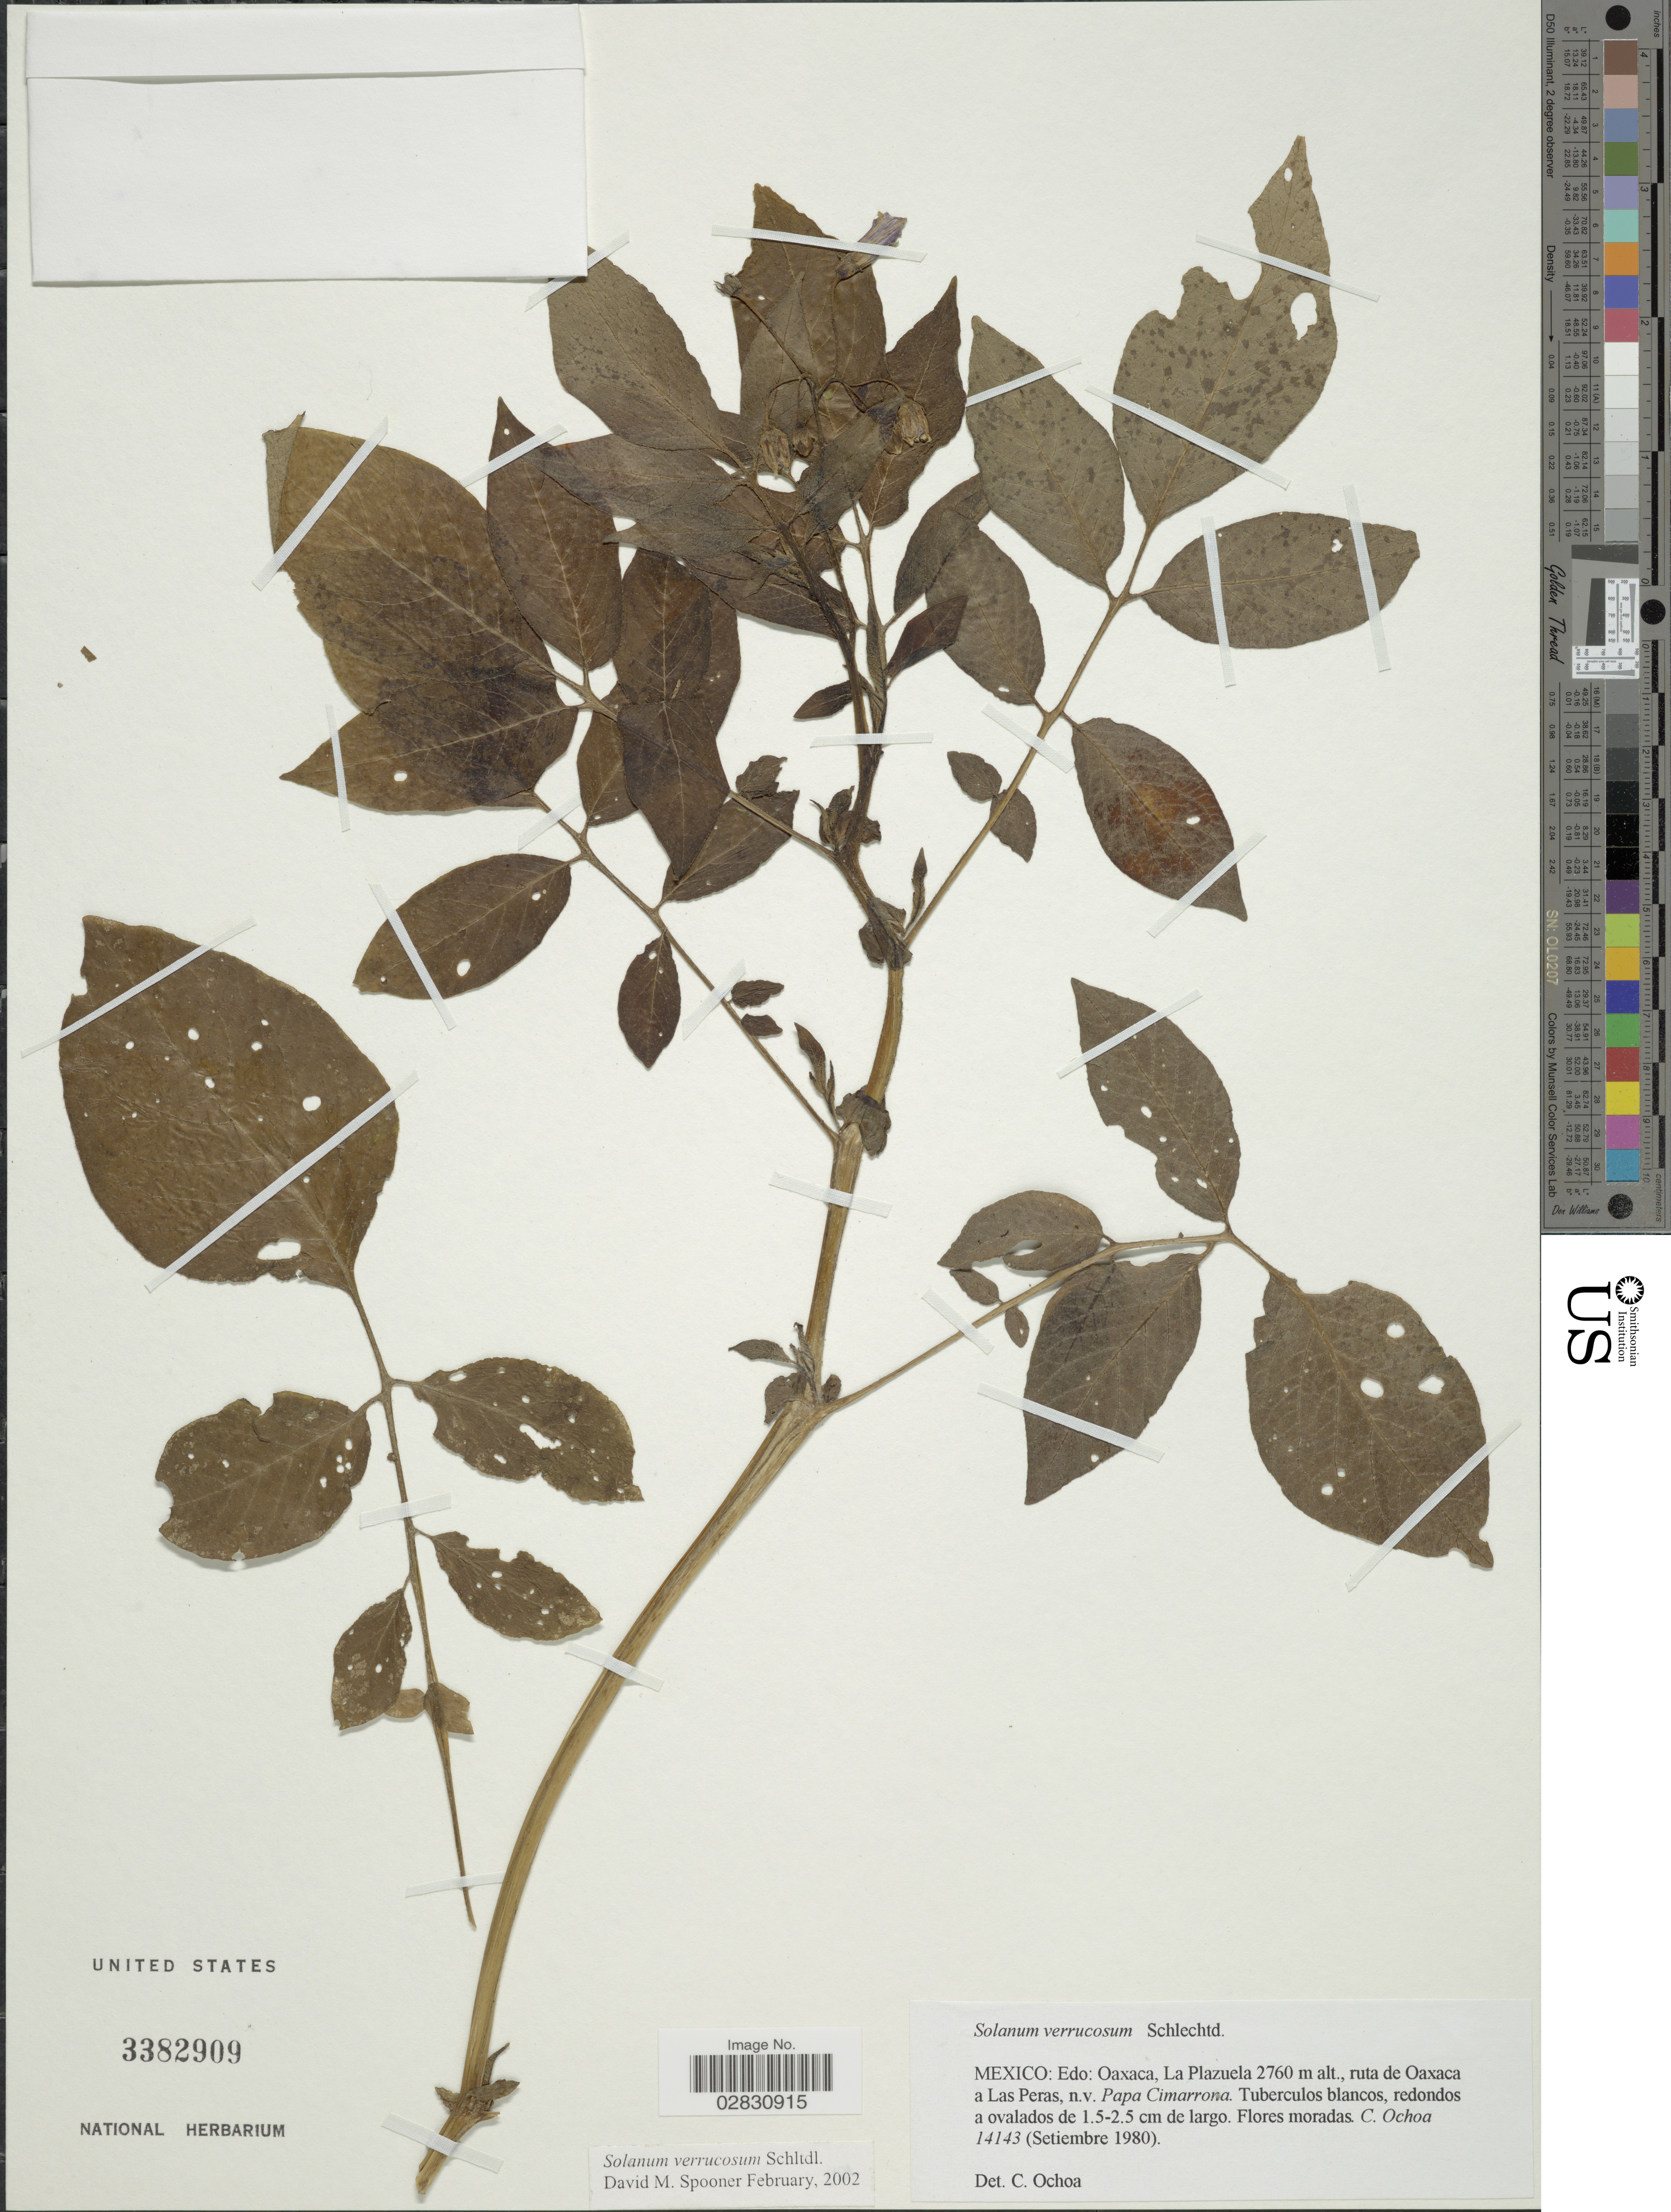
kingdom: Plantae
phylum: Tracheophyta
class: Magnoliopsida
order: Solanales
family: Solanaceae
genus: Solanum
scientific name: Solanum verrucosum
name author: Schltdl.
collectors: C. Ochoa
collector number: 14143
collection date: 1980-09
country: Mexico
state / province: Oaxaca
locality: La Plazuela, ruta de Oaxaca a Las Peras.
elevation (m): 2760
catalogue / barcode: US 3382909